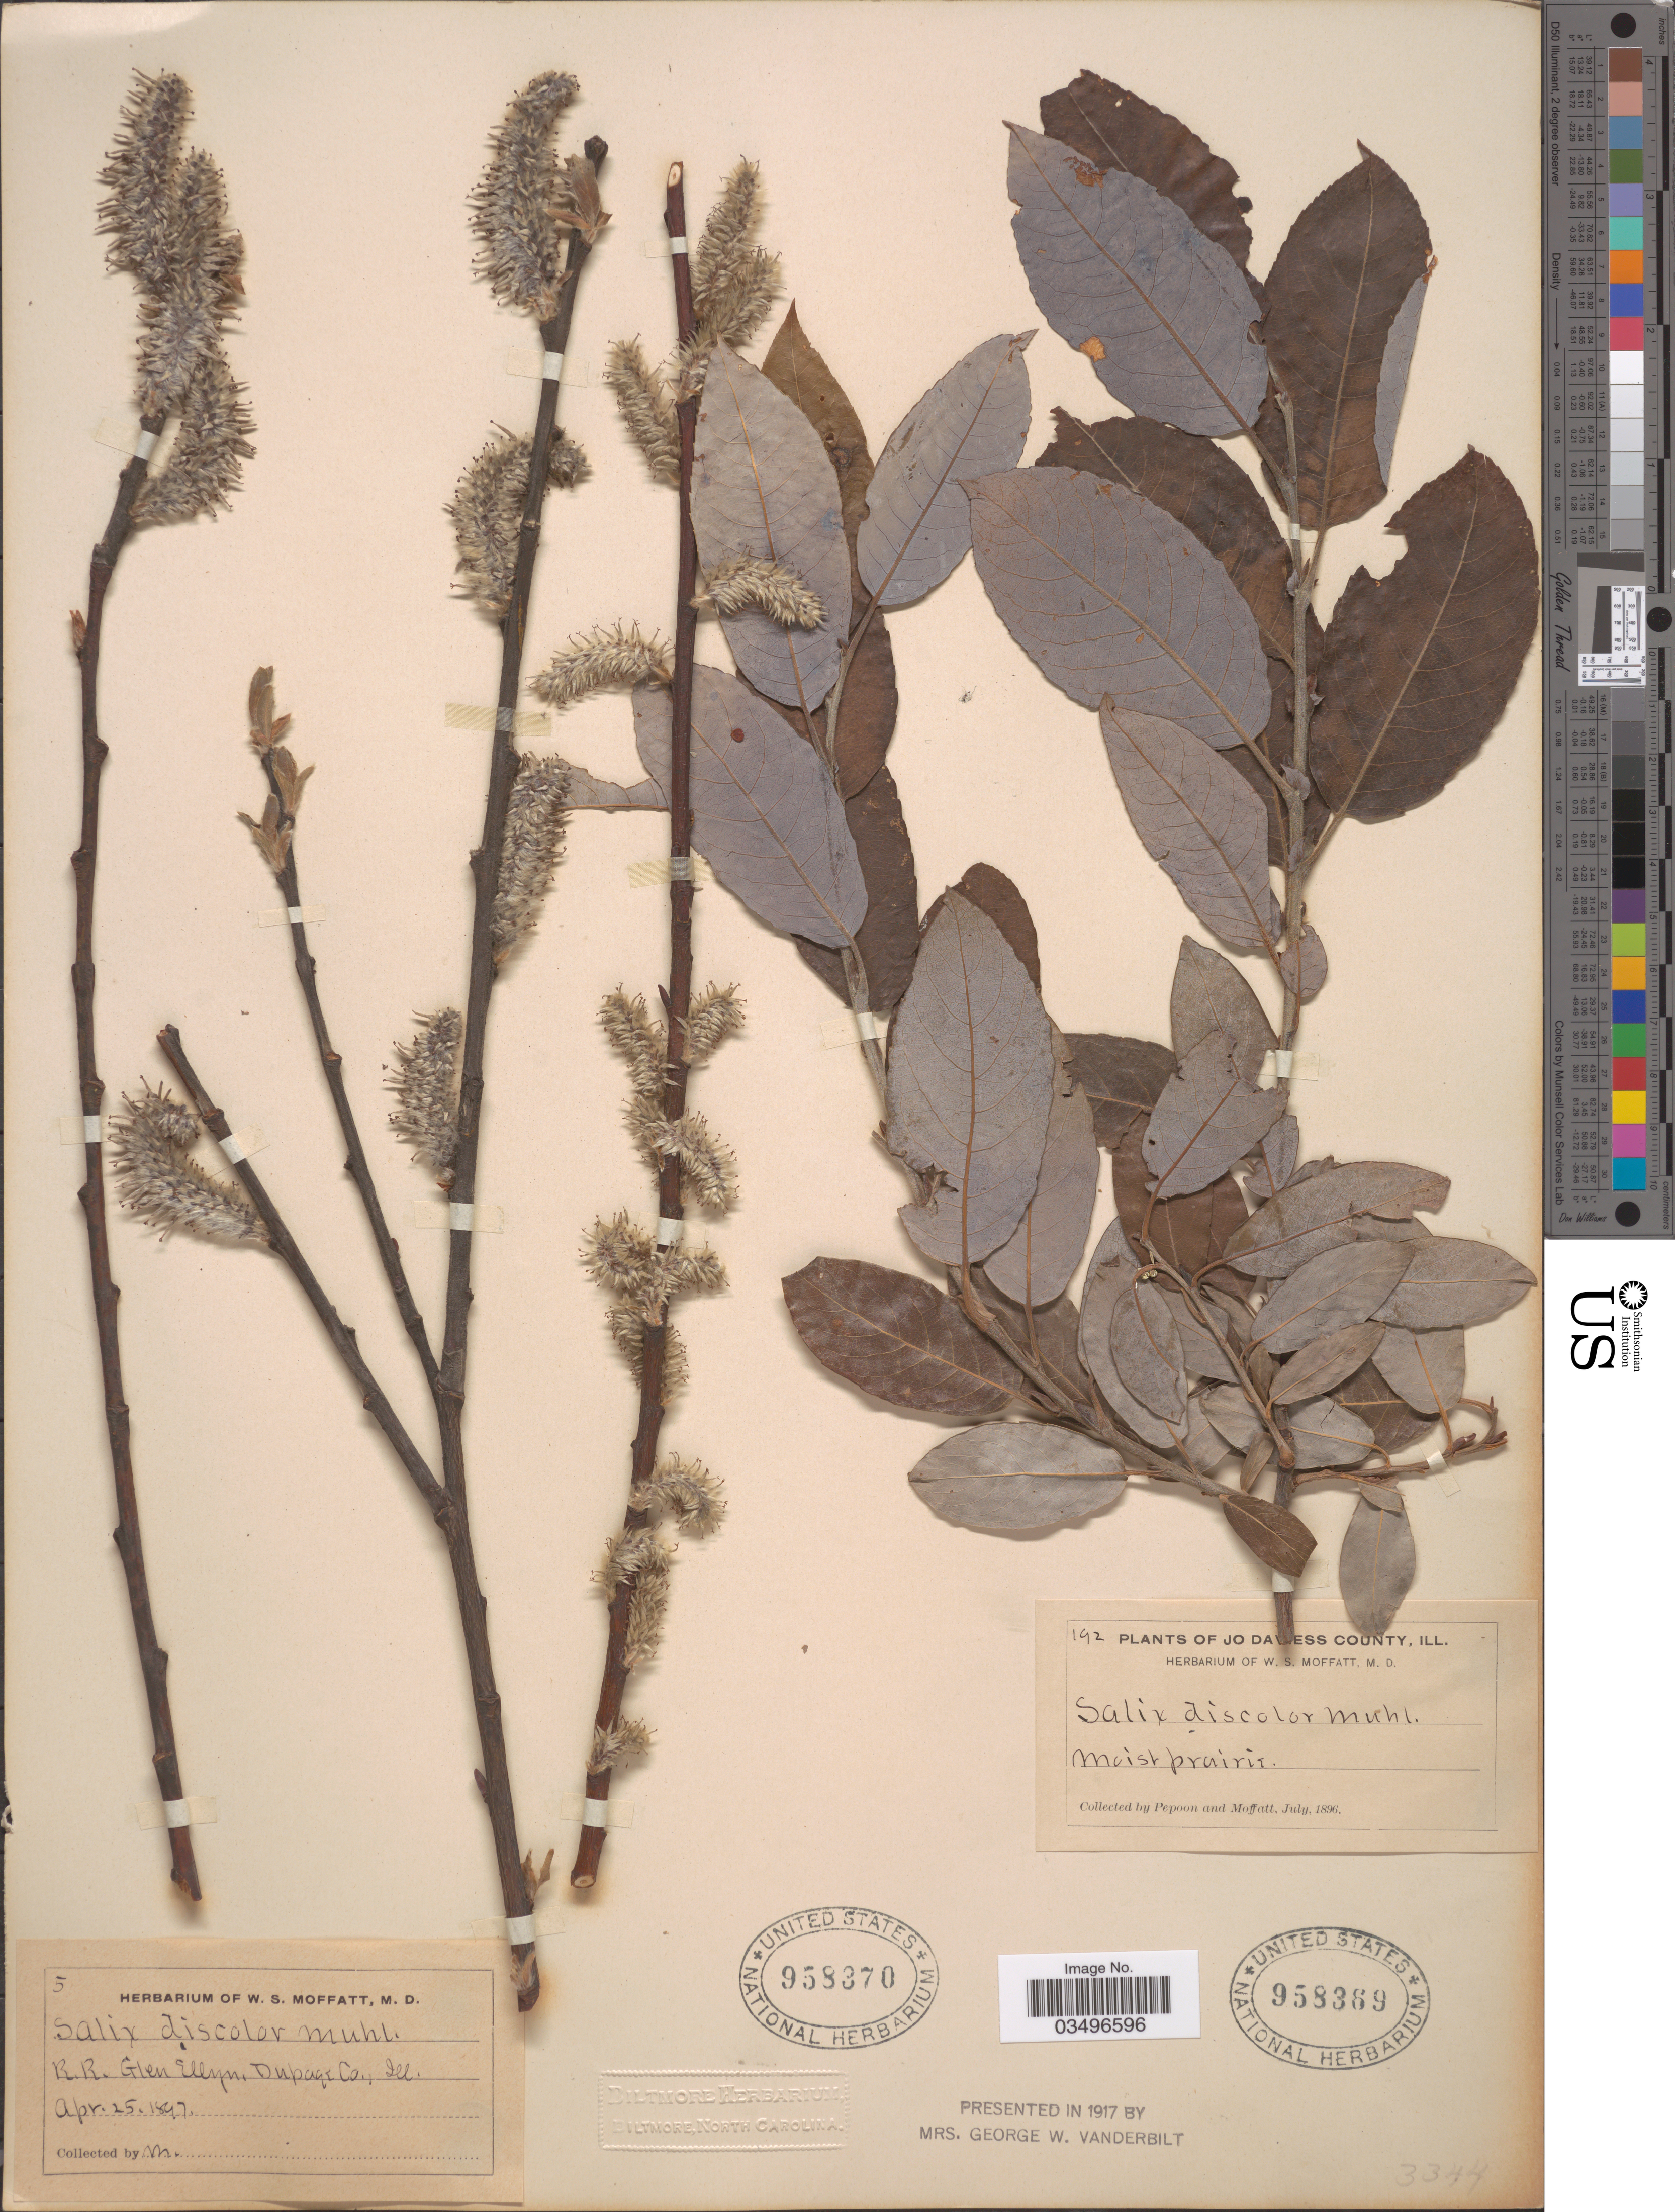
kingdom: Plantae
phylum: Tracheophyta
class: Magnoliopsida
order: Malpighiales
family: Salicaceae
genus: Salix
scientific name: Salix discolor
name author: Muhl.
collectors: Pepoon & W. Moffatt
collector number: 192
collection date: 1896-07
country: United States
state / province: Illinois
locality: Jo Daviess.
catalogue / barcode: US 958369